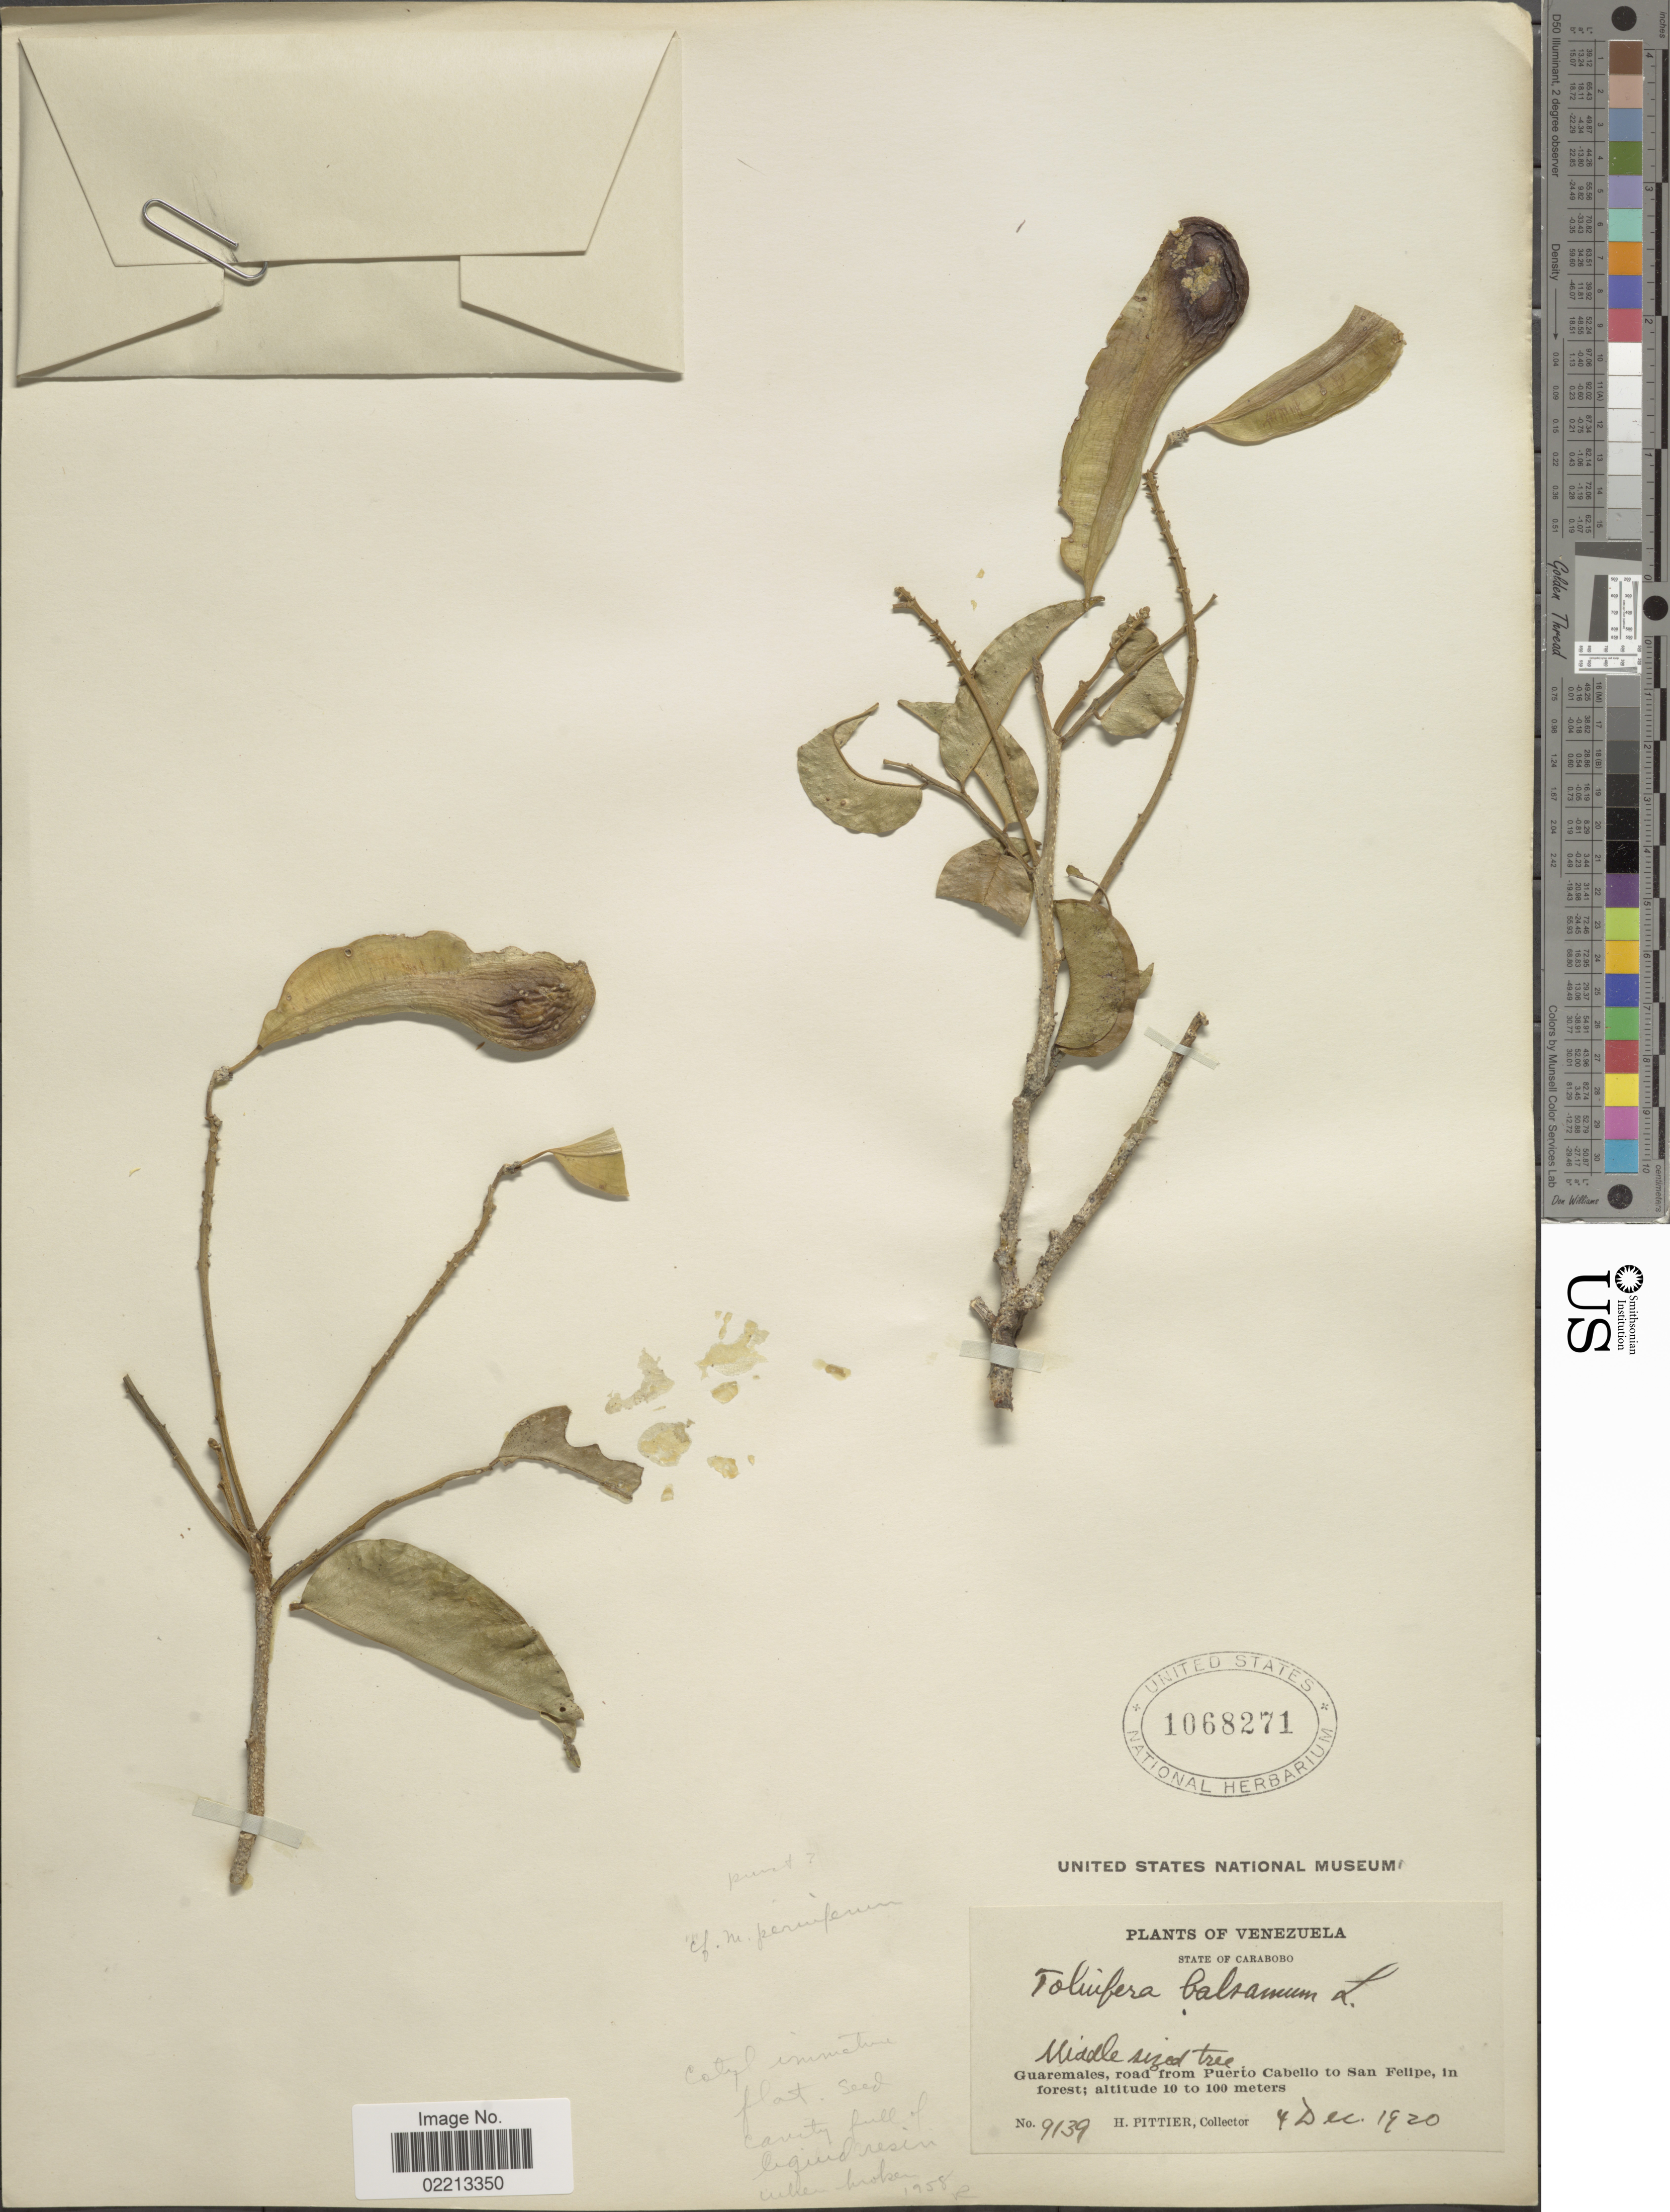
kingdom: Plantae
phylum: Tracheophyta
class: Magnoliopsida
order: Fabales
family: Fabaceae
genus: Myroxylon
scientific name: Myroxylon peruiferum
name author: L. f.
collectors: H. F. Pittier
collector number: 9139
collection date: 1920-12-04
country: Venezuela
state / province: Carabobo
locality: Guaremales, road from Puerto Cabello to San Felipe, in forest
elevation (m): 10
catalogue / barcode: US 1068271